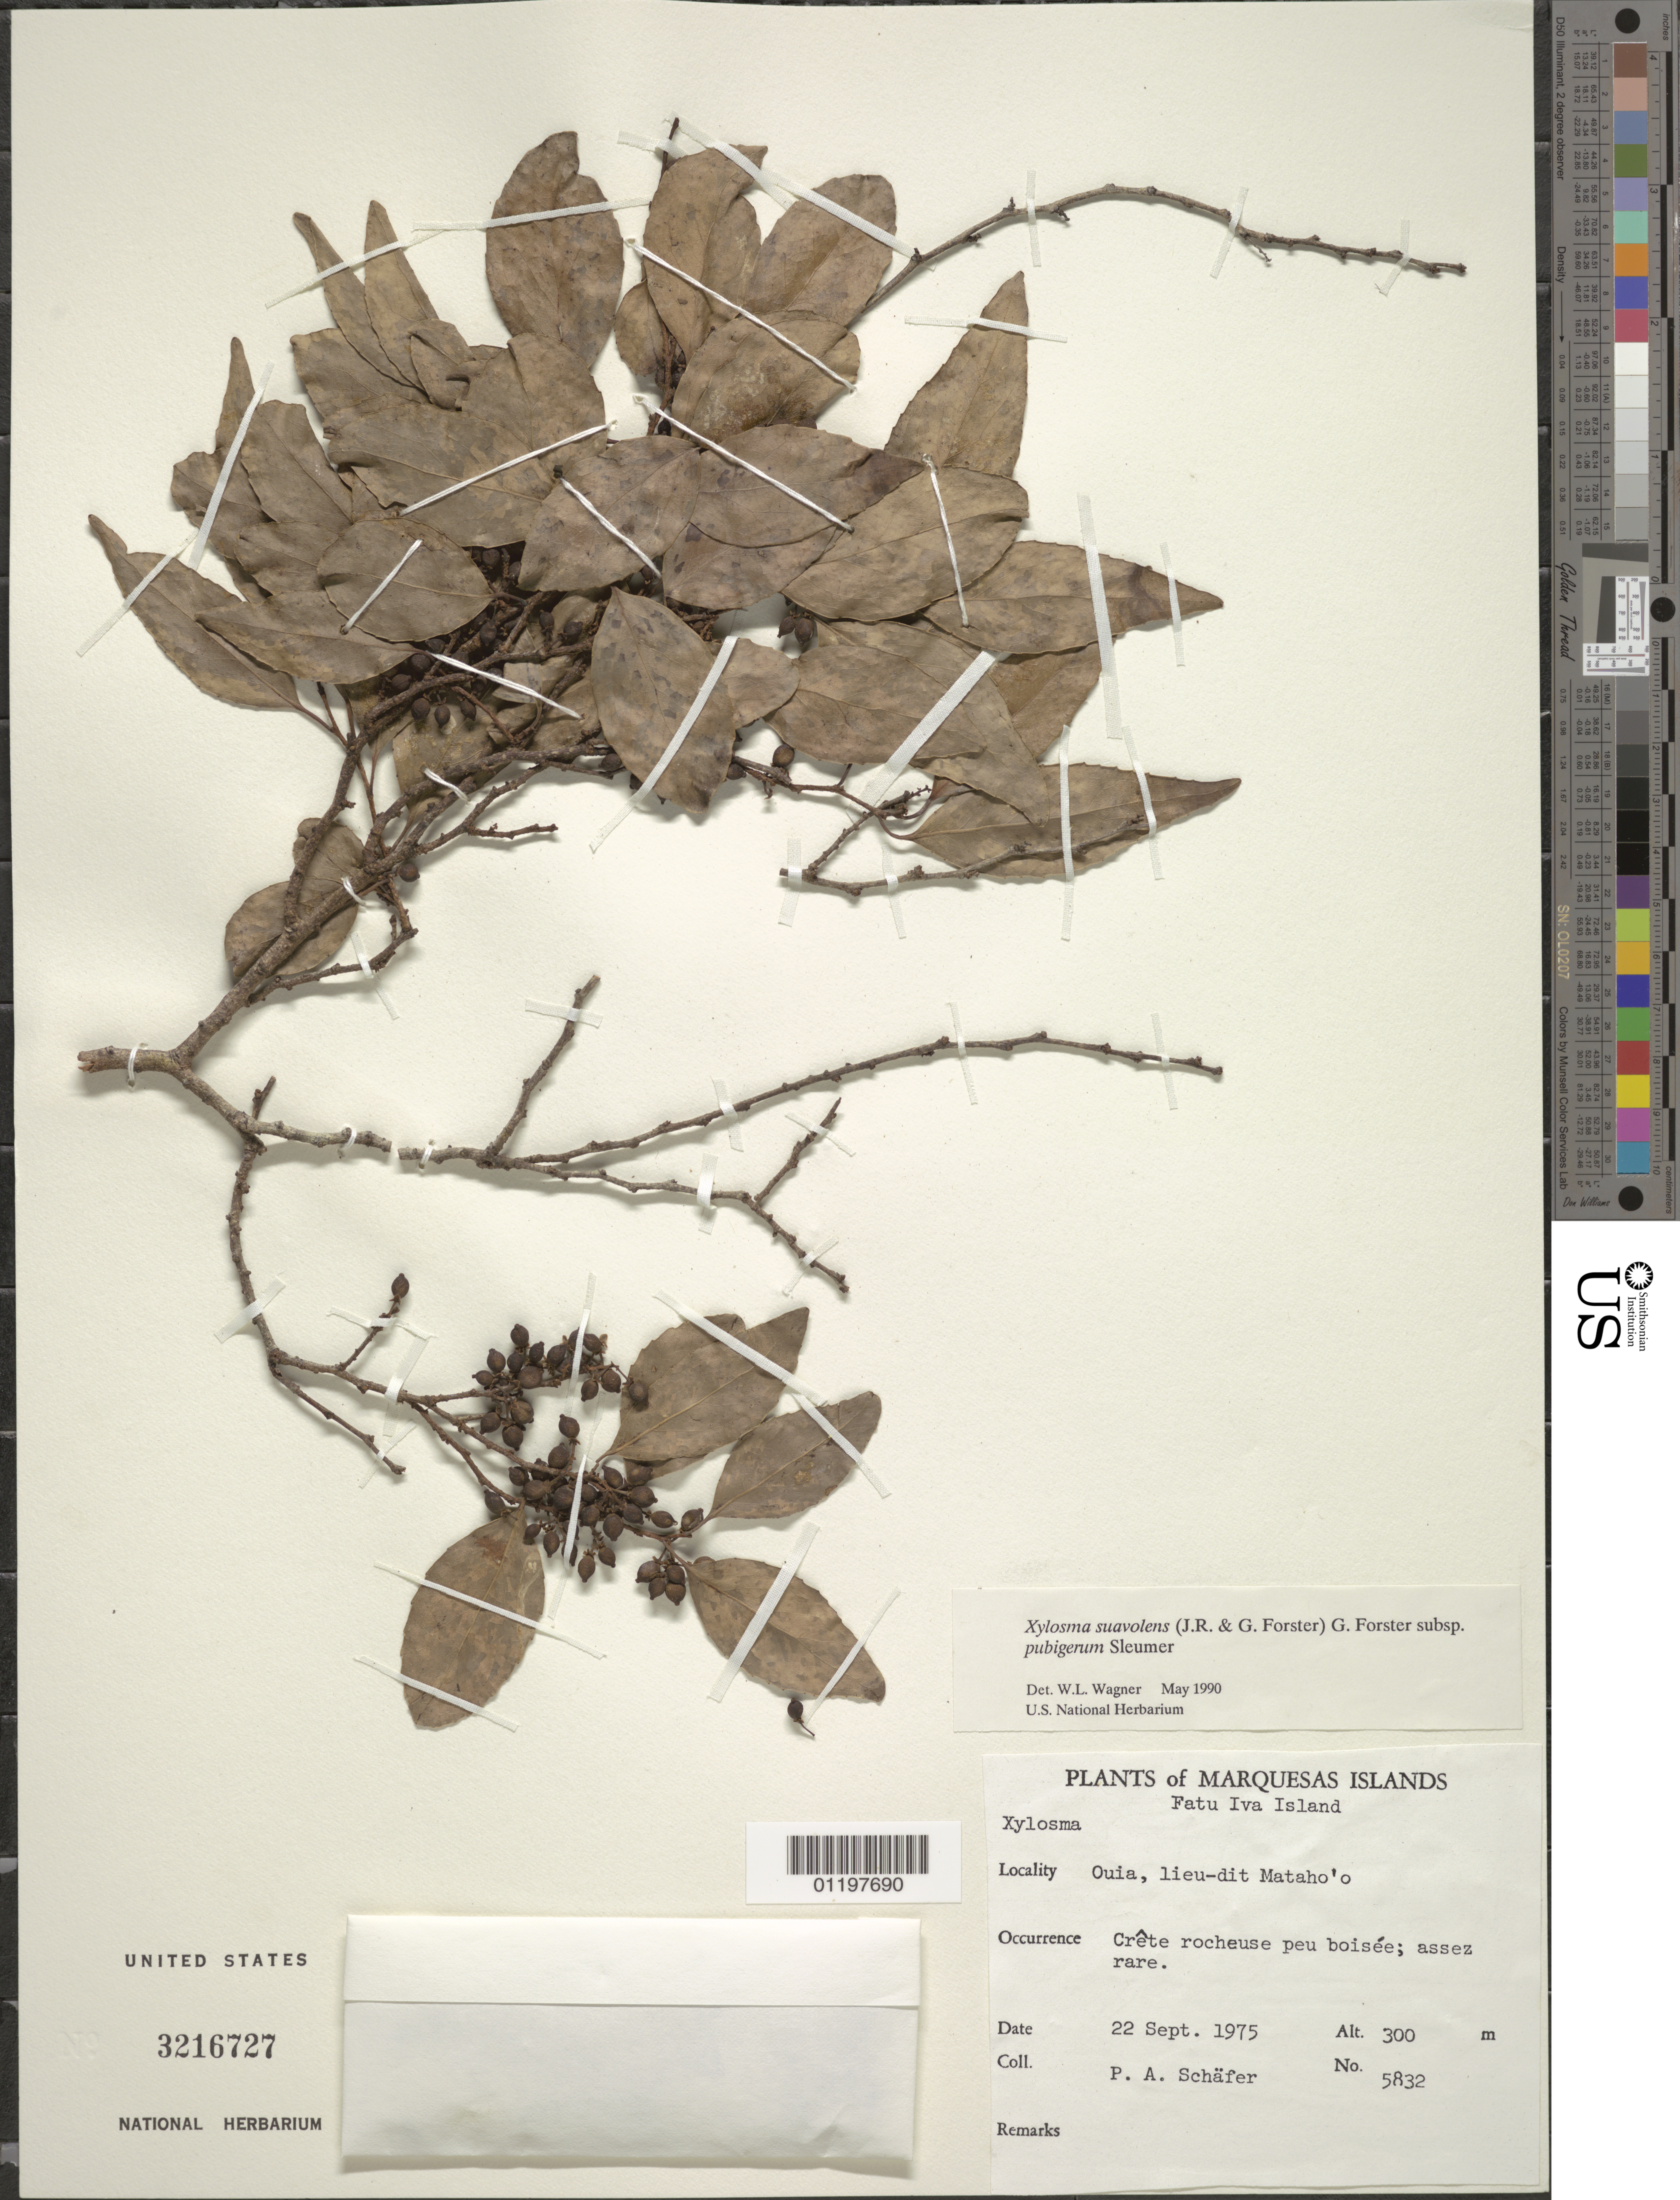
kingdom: Plantae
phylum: Tracheophyta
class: Magnoliopsida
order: Malpighiales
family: Salicaceae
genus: Xylosma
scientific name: Xylosma suaveolens subsp. pubigera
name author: Sleumer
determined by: Wagner, W. L., (BOT), Smithsonian Institution - National Museum of Natural History (UNITED STATES)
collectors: P. A. Schäfer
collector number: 5832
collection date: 1975-09-22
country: French Polynesia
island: Fatu Hiva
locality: Ouia, lieu-dit Mataho'o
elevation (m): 300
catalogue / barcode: US 3216727